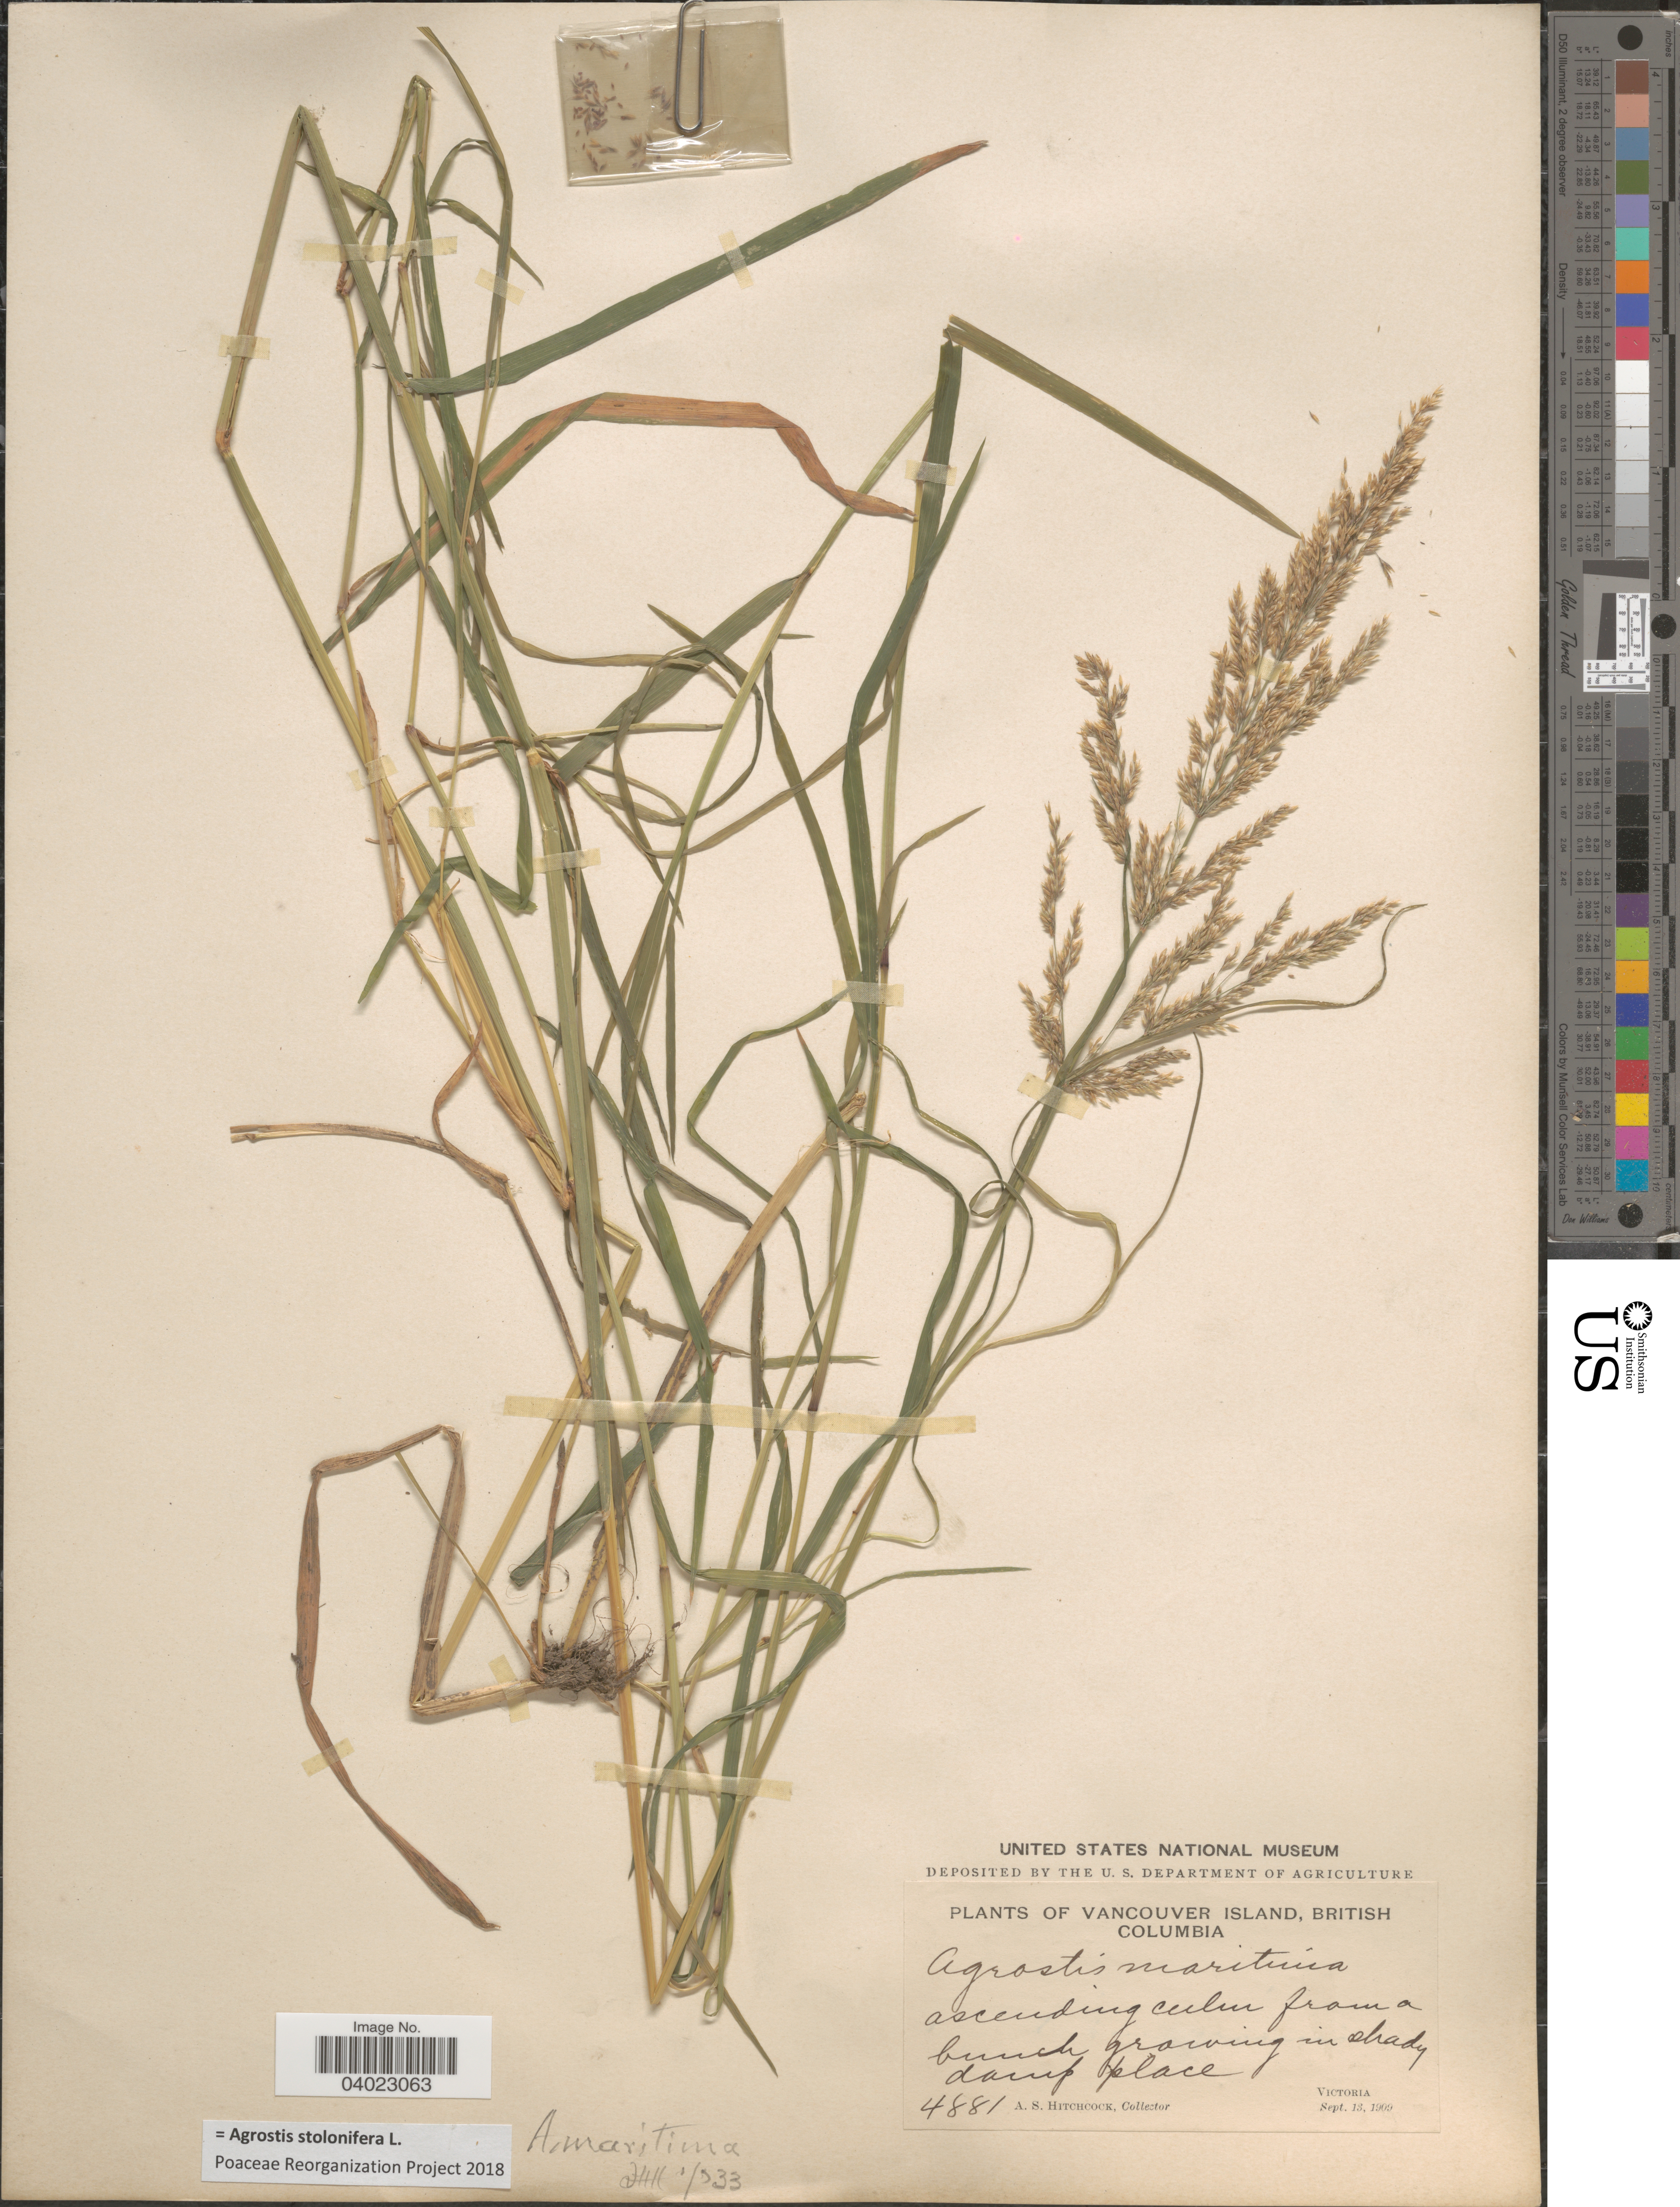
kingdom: Plantae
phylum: Tracheophyta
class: Liliopsida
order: Poales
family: Poaceae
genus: Agrostis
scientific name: Agrostis stolonifera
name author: L.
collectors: A. S. Hitchcock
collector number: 4881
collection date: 1909-09-13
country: Canada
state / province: British Columbia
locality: Vancouver Island. Ascending culm from a bunch growing in shady damp place. Victoria.